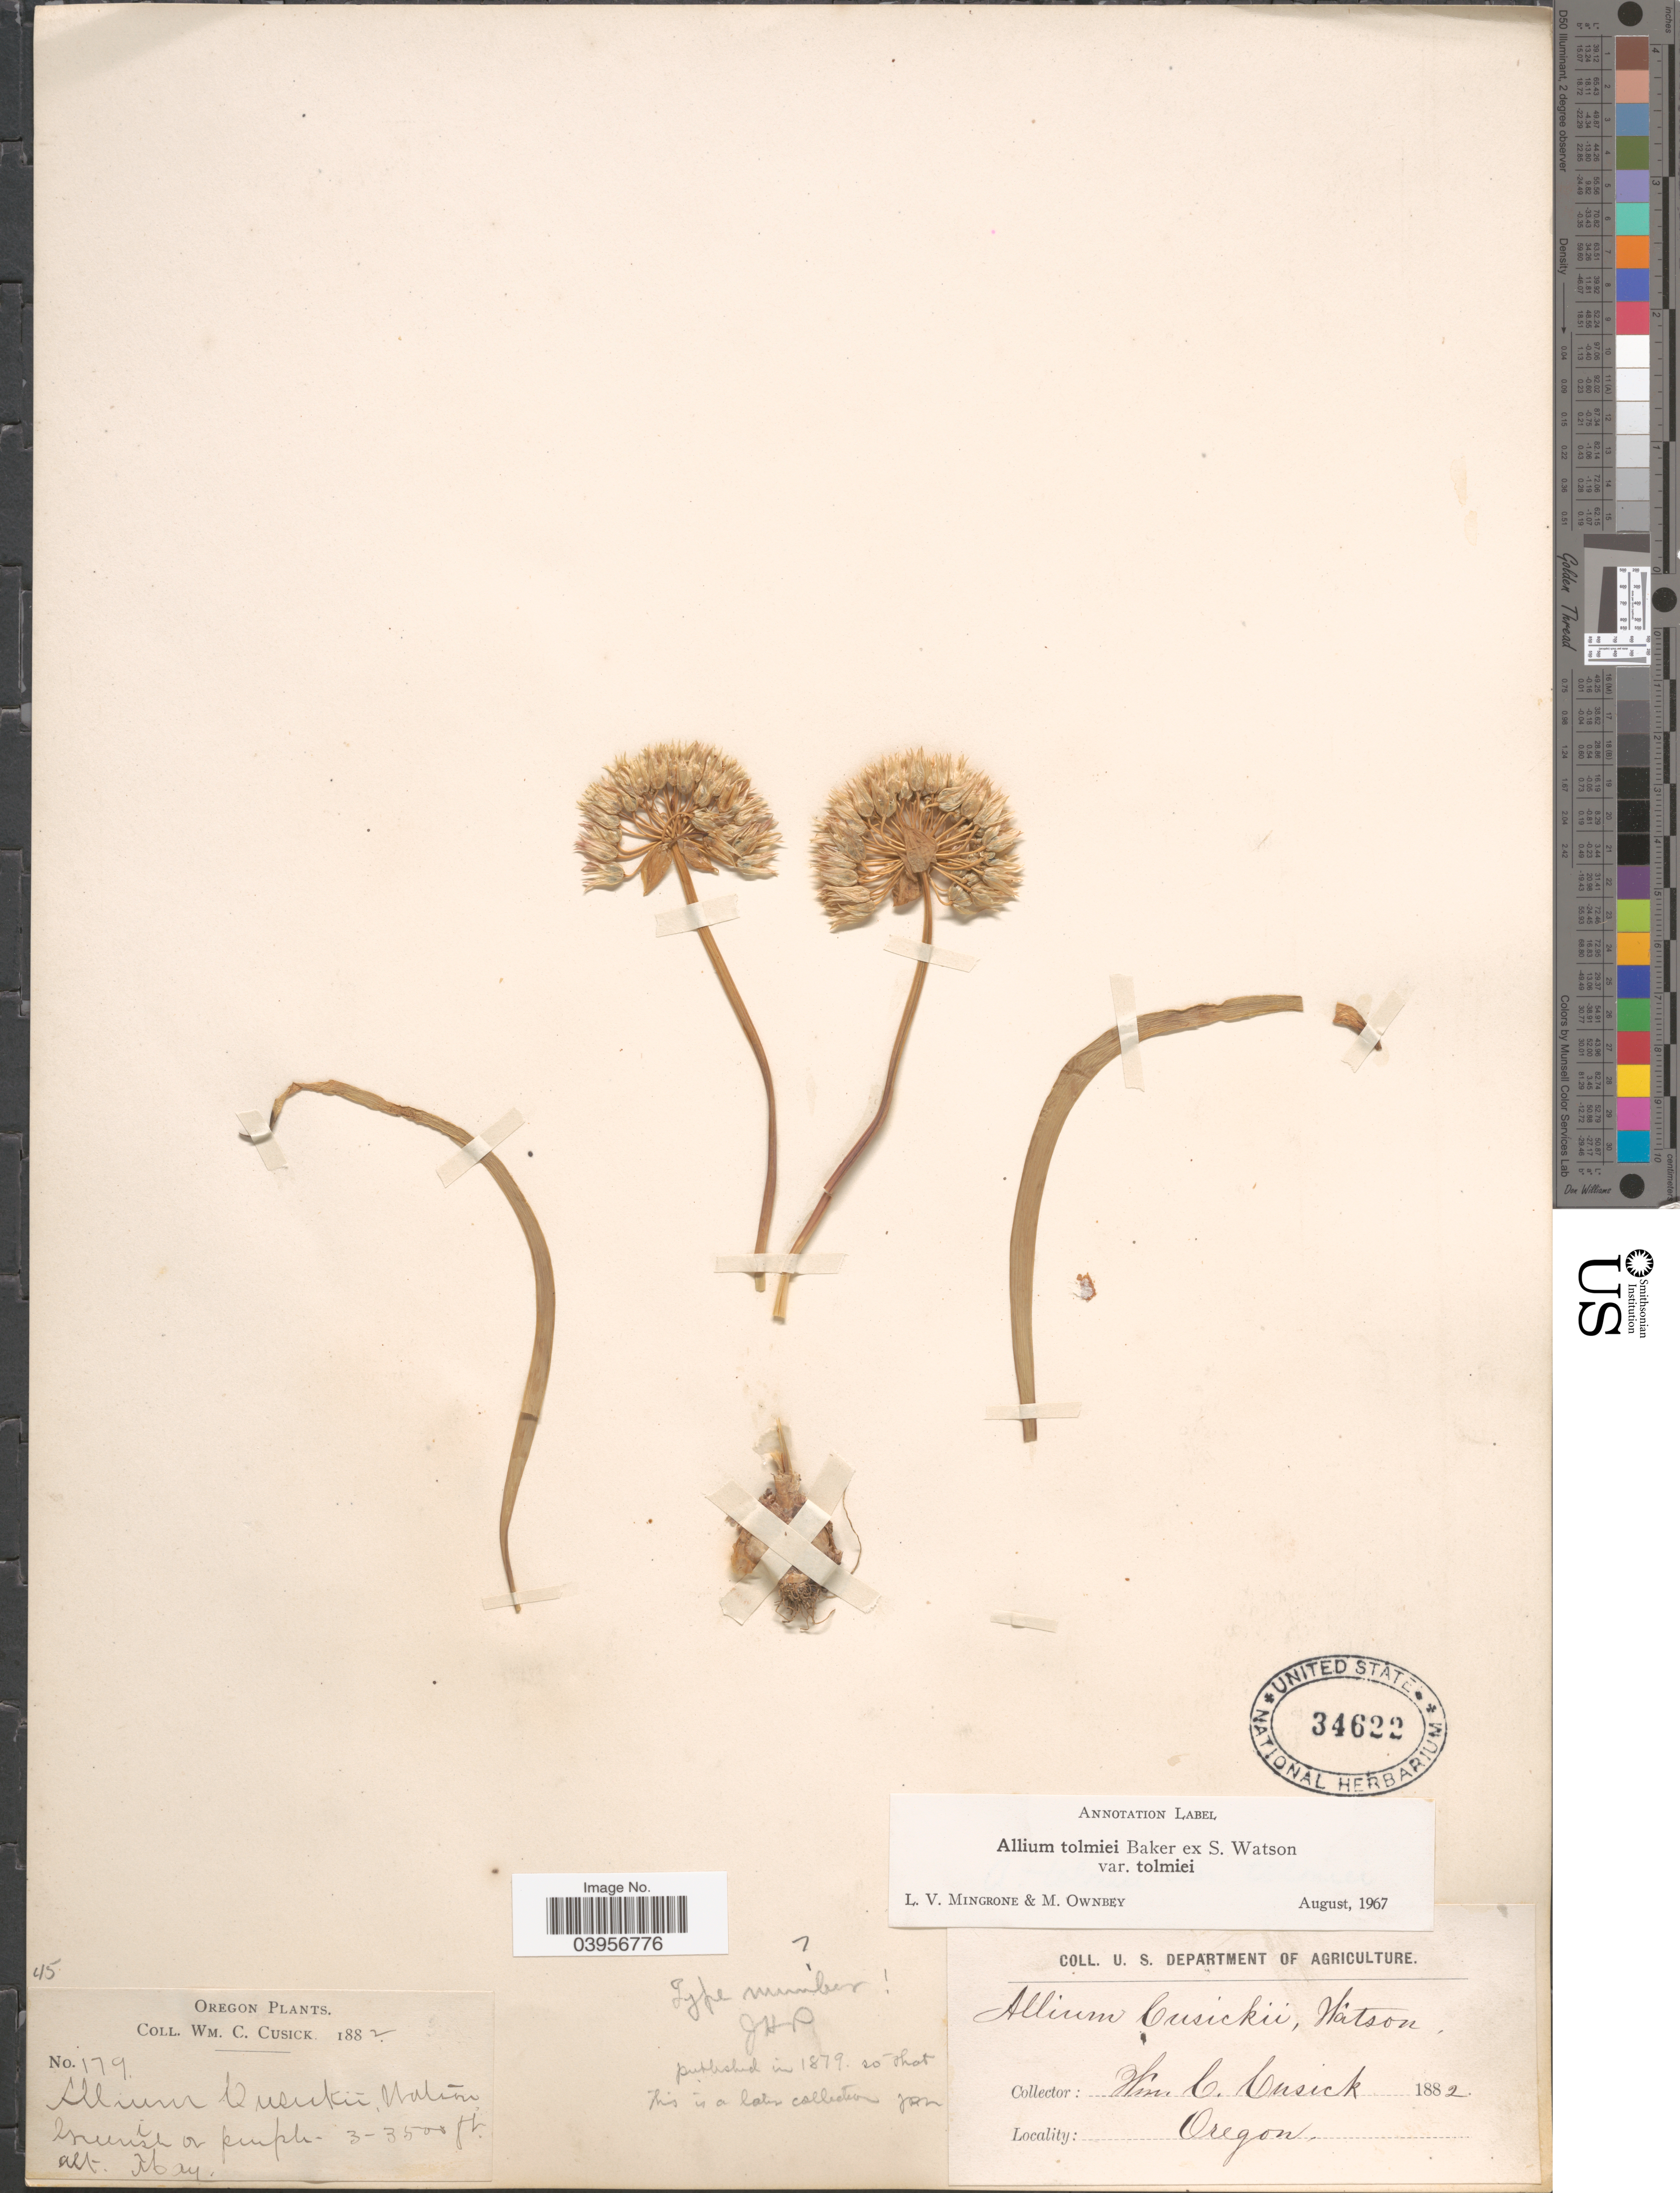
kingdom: Plantae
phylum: Tracheophyta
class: Liliopsida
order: Asparagales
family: Amaryllidaceae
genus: Allium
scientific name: Allium tolmiei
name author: Baker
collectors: W. C. Cusick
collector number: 179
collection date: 1882-05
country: United States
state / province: Oregon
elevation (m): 914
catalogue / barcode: US 34622